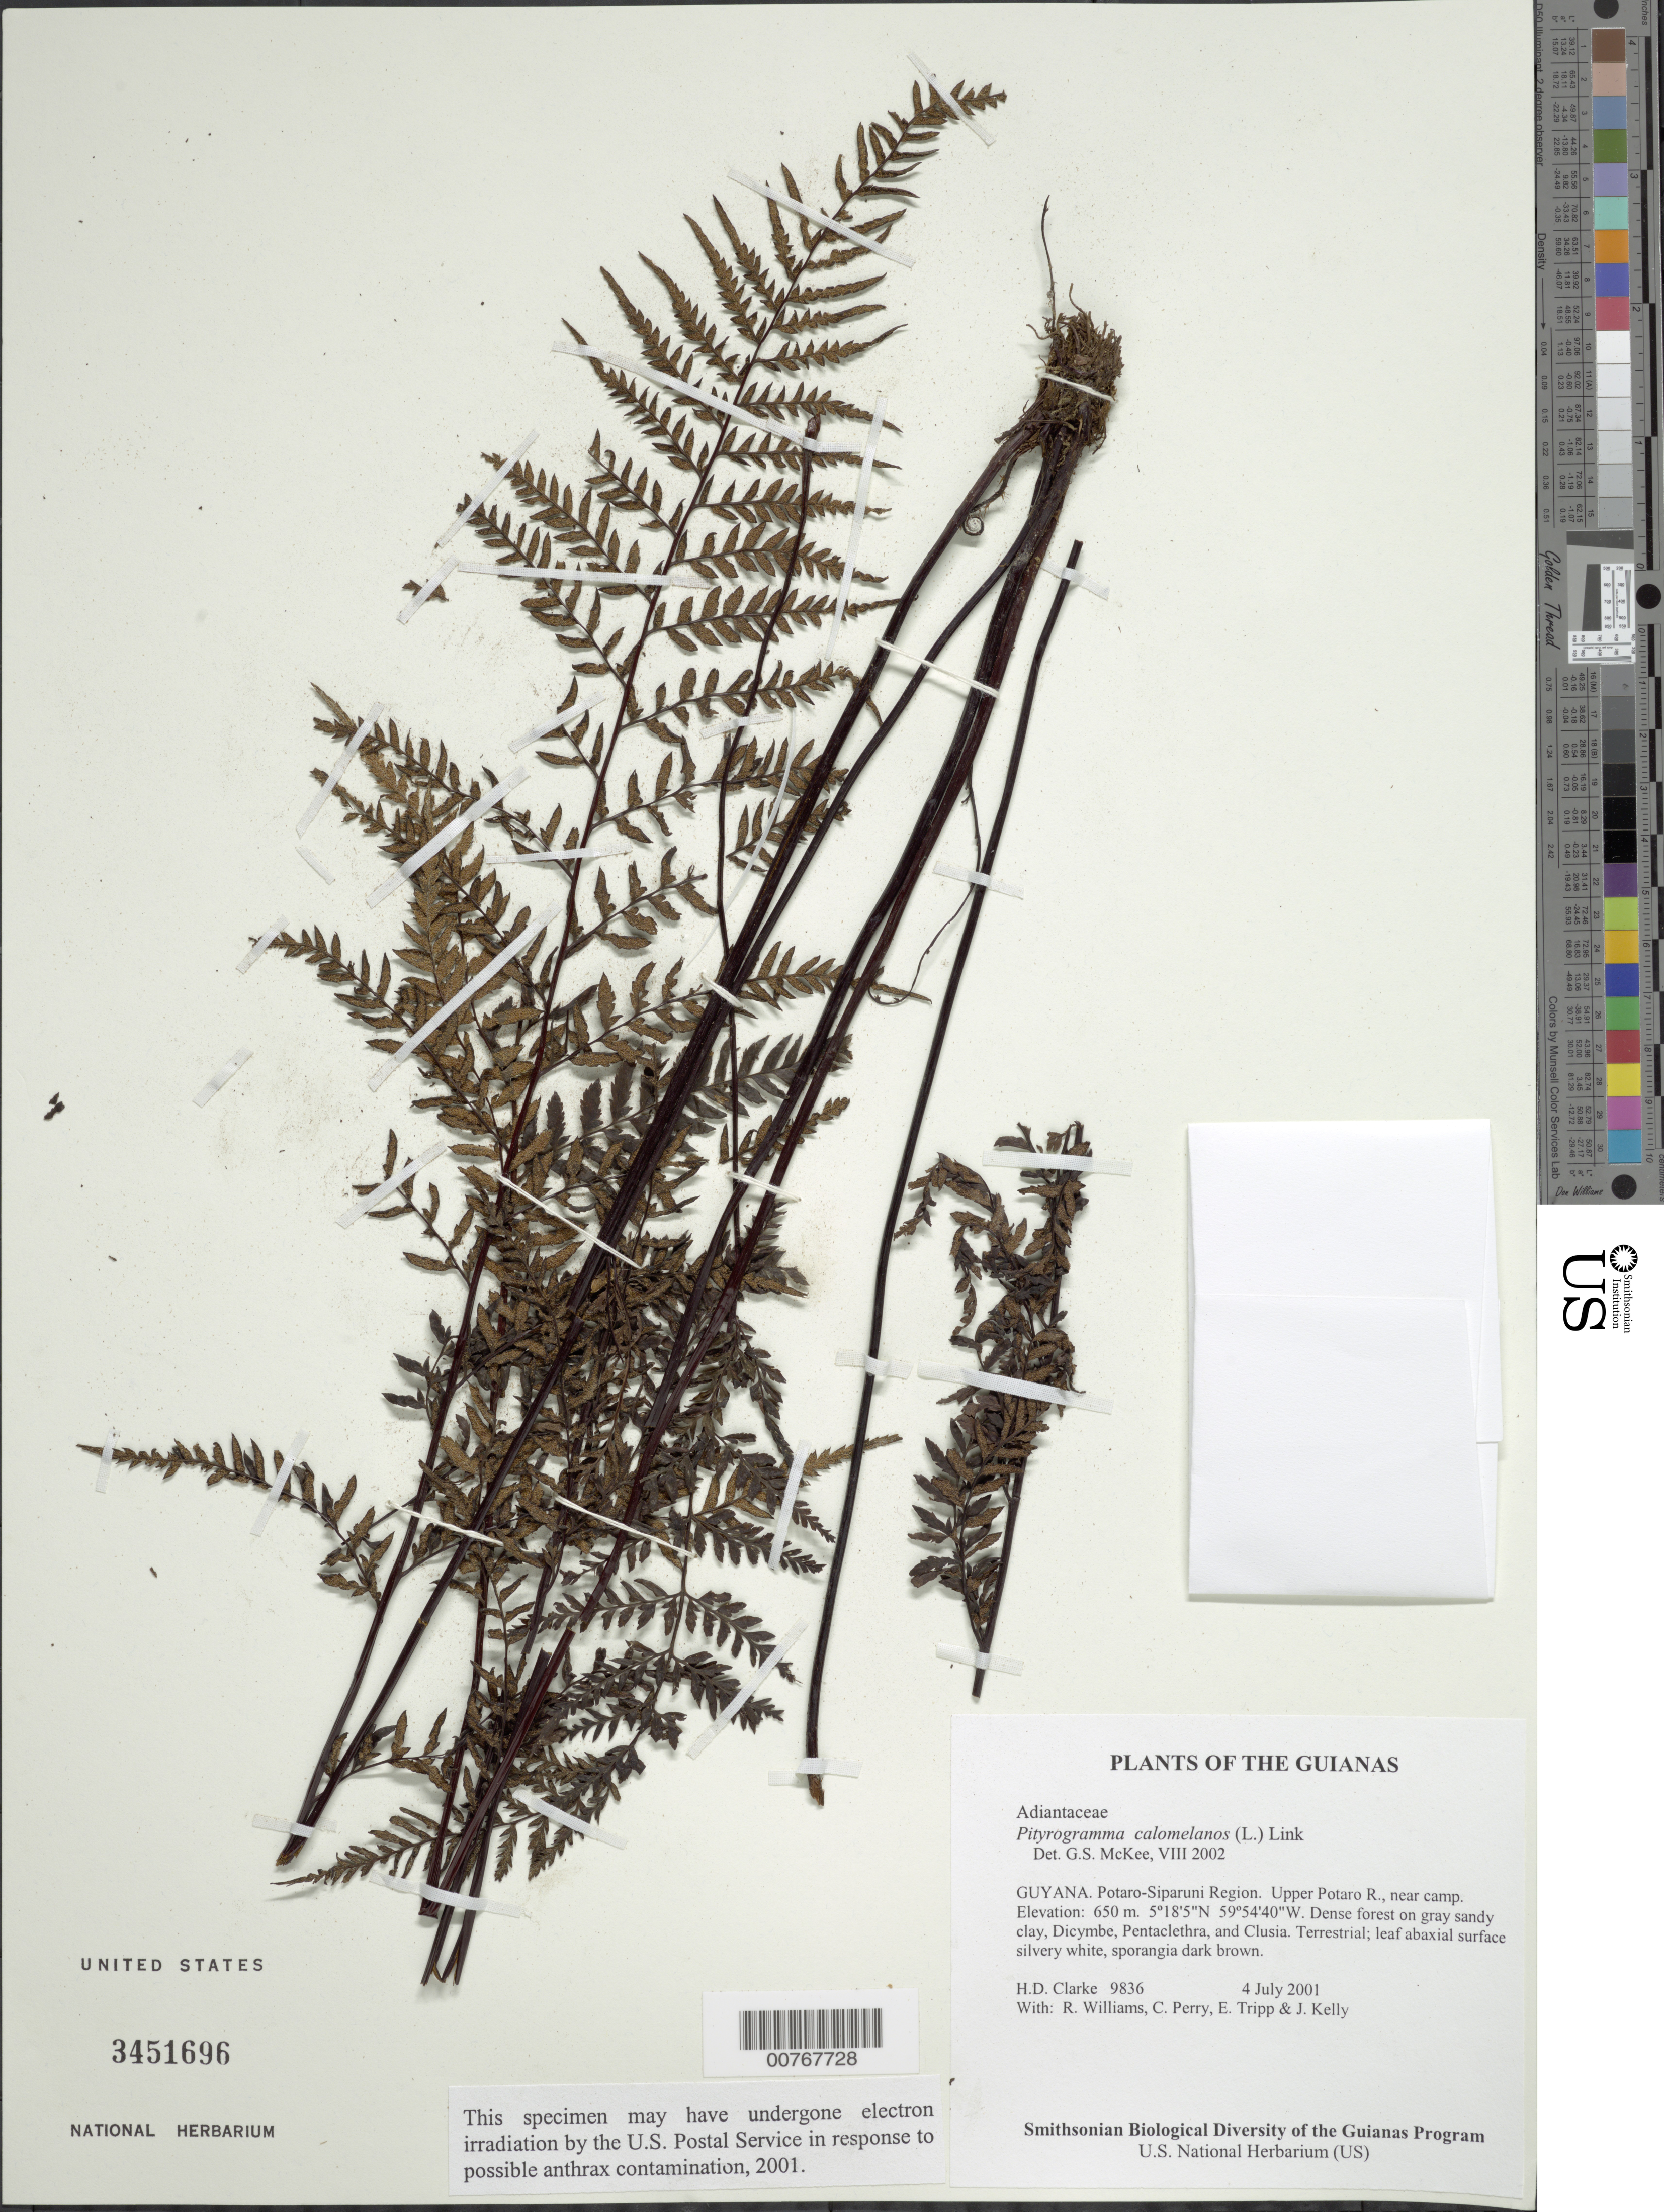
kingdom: Plantae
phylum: Tracheophyta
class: Polypodiopsida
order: Polypodiales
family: Pteridaceae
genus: Pityrogramma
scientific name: Pityrogramma calomelanos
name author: (L.) Link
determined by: McKee, G. S., (US), NMNH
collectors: H. D. Clarke, R. Williams, C. Perry, E. Tripp & J. Kelly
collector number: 9836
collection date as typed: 4 July 2001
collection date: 2001-07-04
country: Guyana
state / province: Potaro-Siparuni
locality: Upper Potaro R., near camp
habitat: Dense forest on gray sandy clay, Dicymbe, Pentaclethra, and Clusia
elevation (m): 650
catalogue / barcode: US 3451696